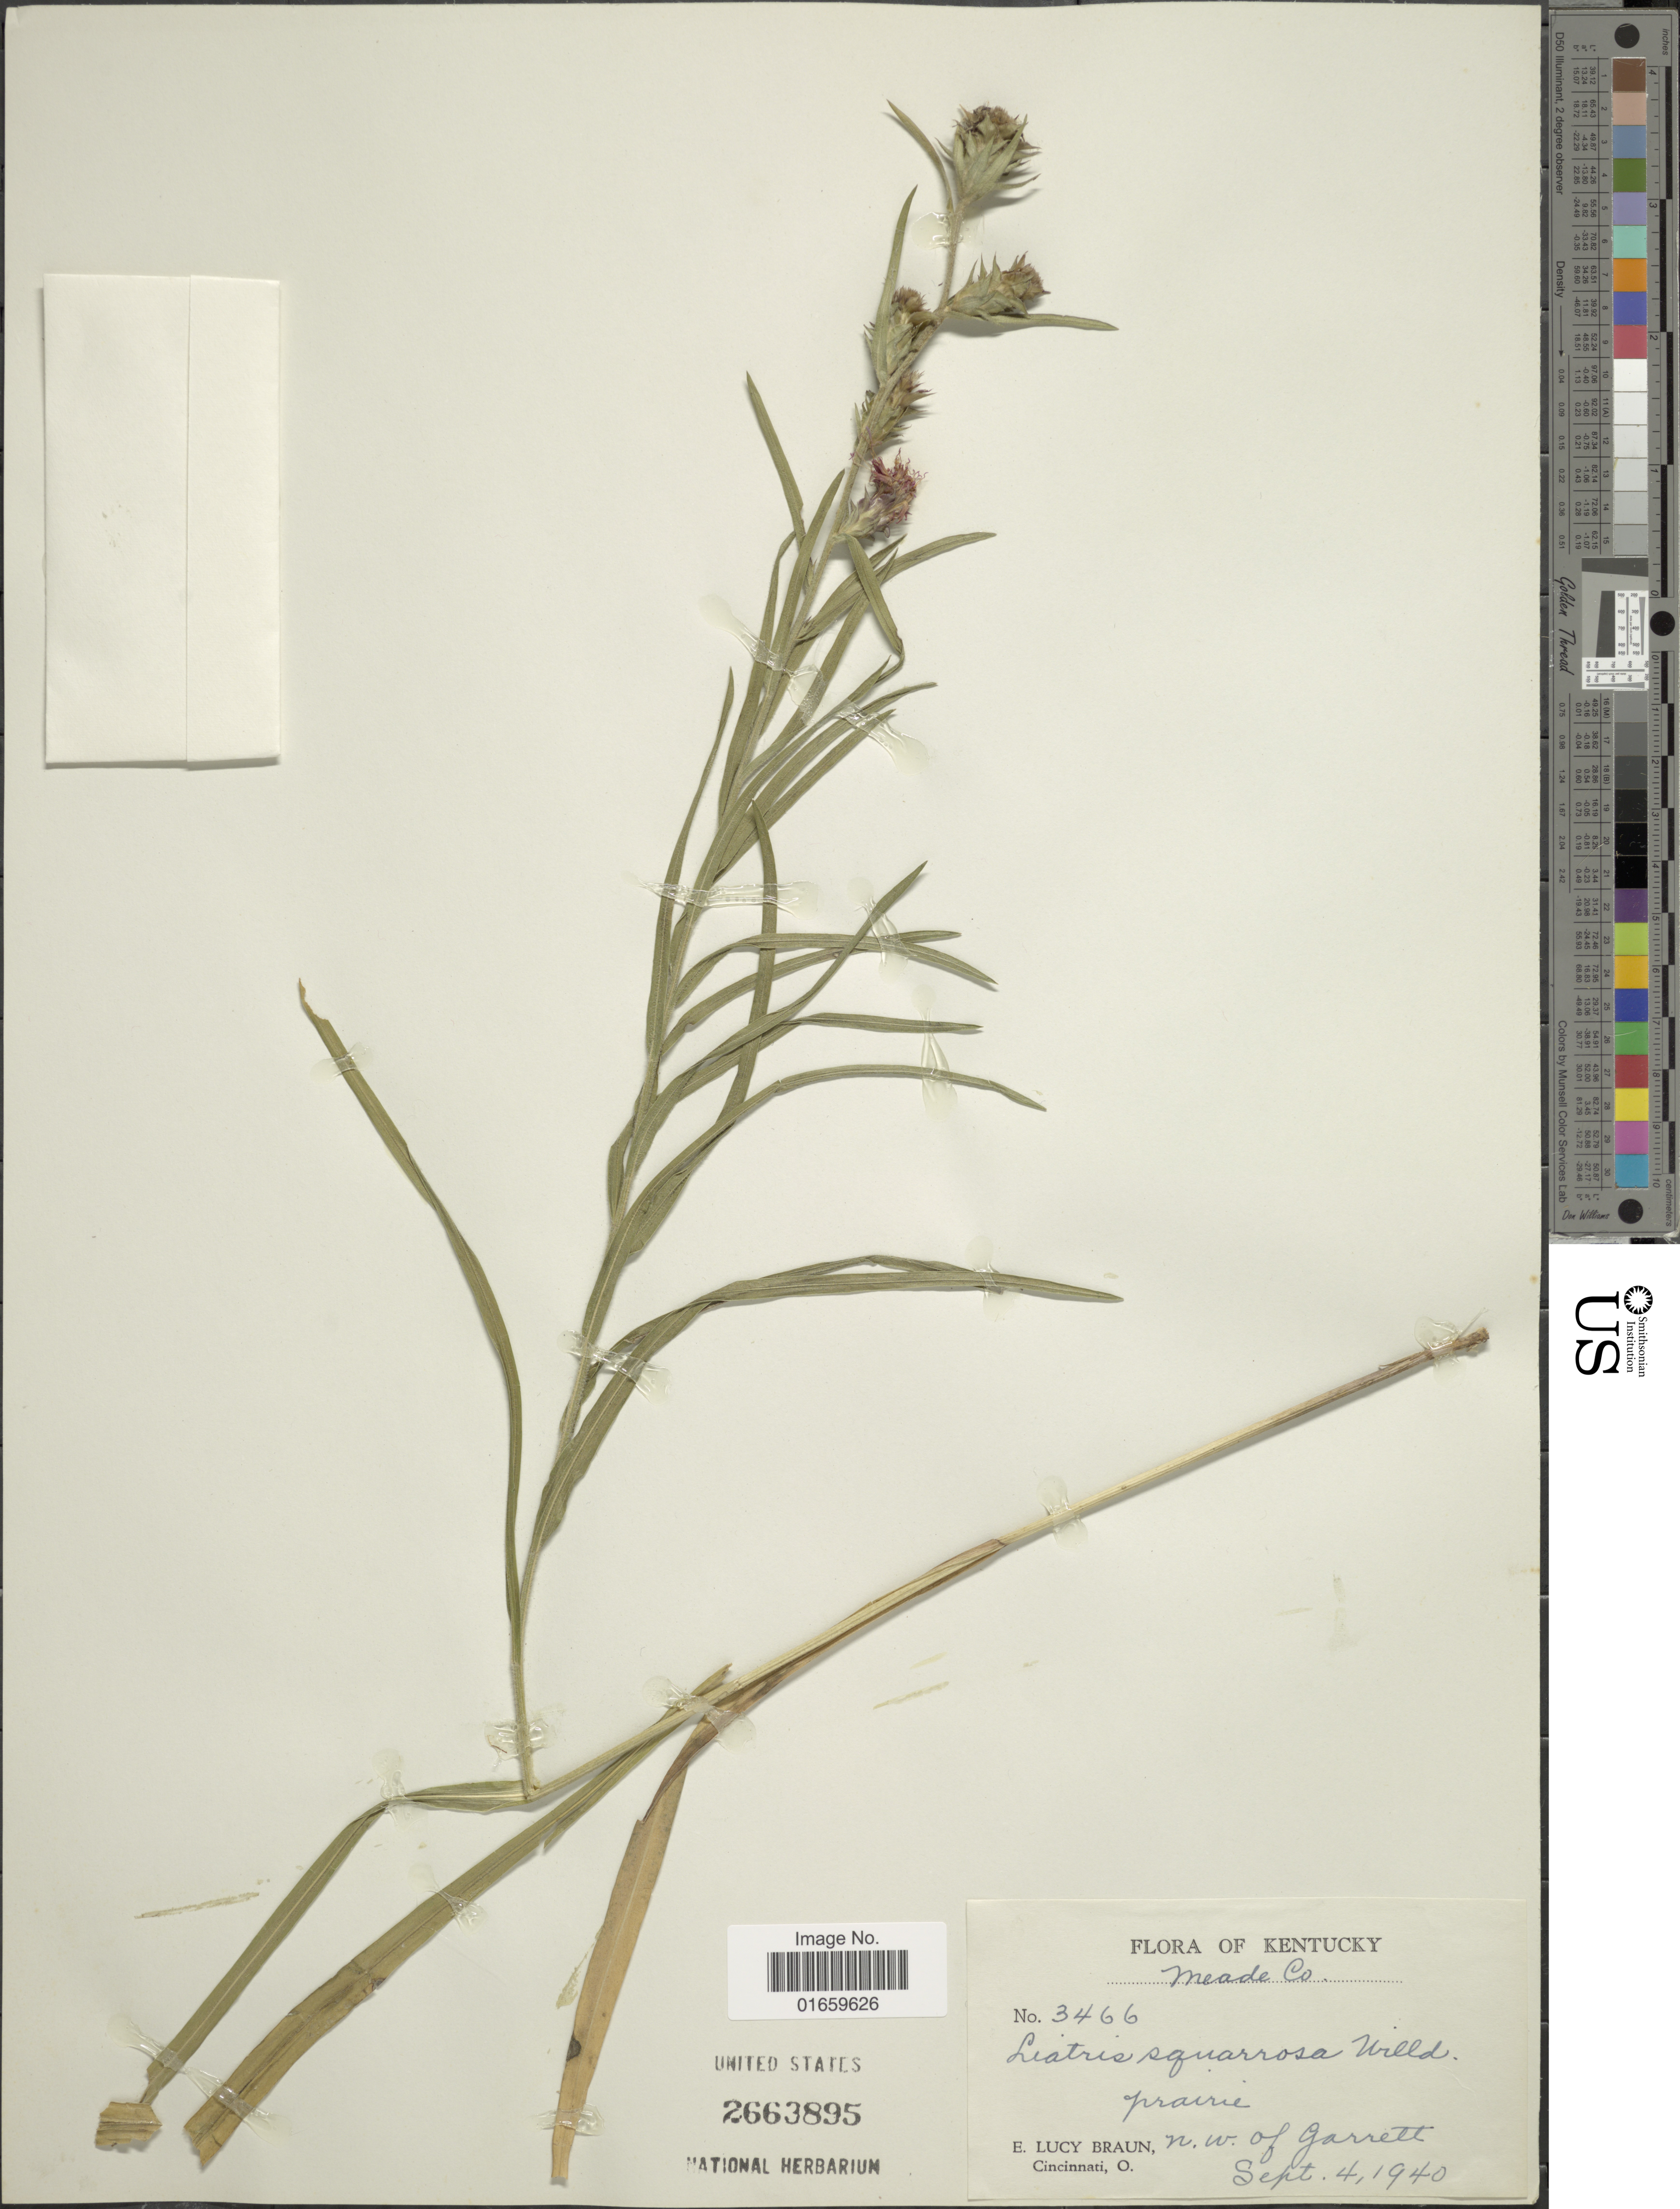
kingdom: Plantae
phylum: Tracheophyta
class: Magnoliopsida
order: Asterales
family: Asteraceae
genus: Liatris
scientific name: Liatris squarrosa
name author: (L.) Michx.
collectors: E. L. Braun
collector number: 3466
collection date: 1940-09-04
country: United States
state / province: Kentucky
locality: N. W. of Garrett. Meade Co.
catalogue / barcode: US 2663895